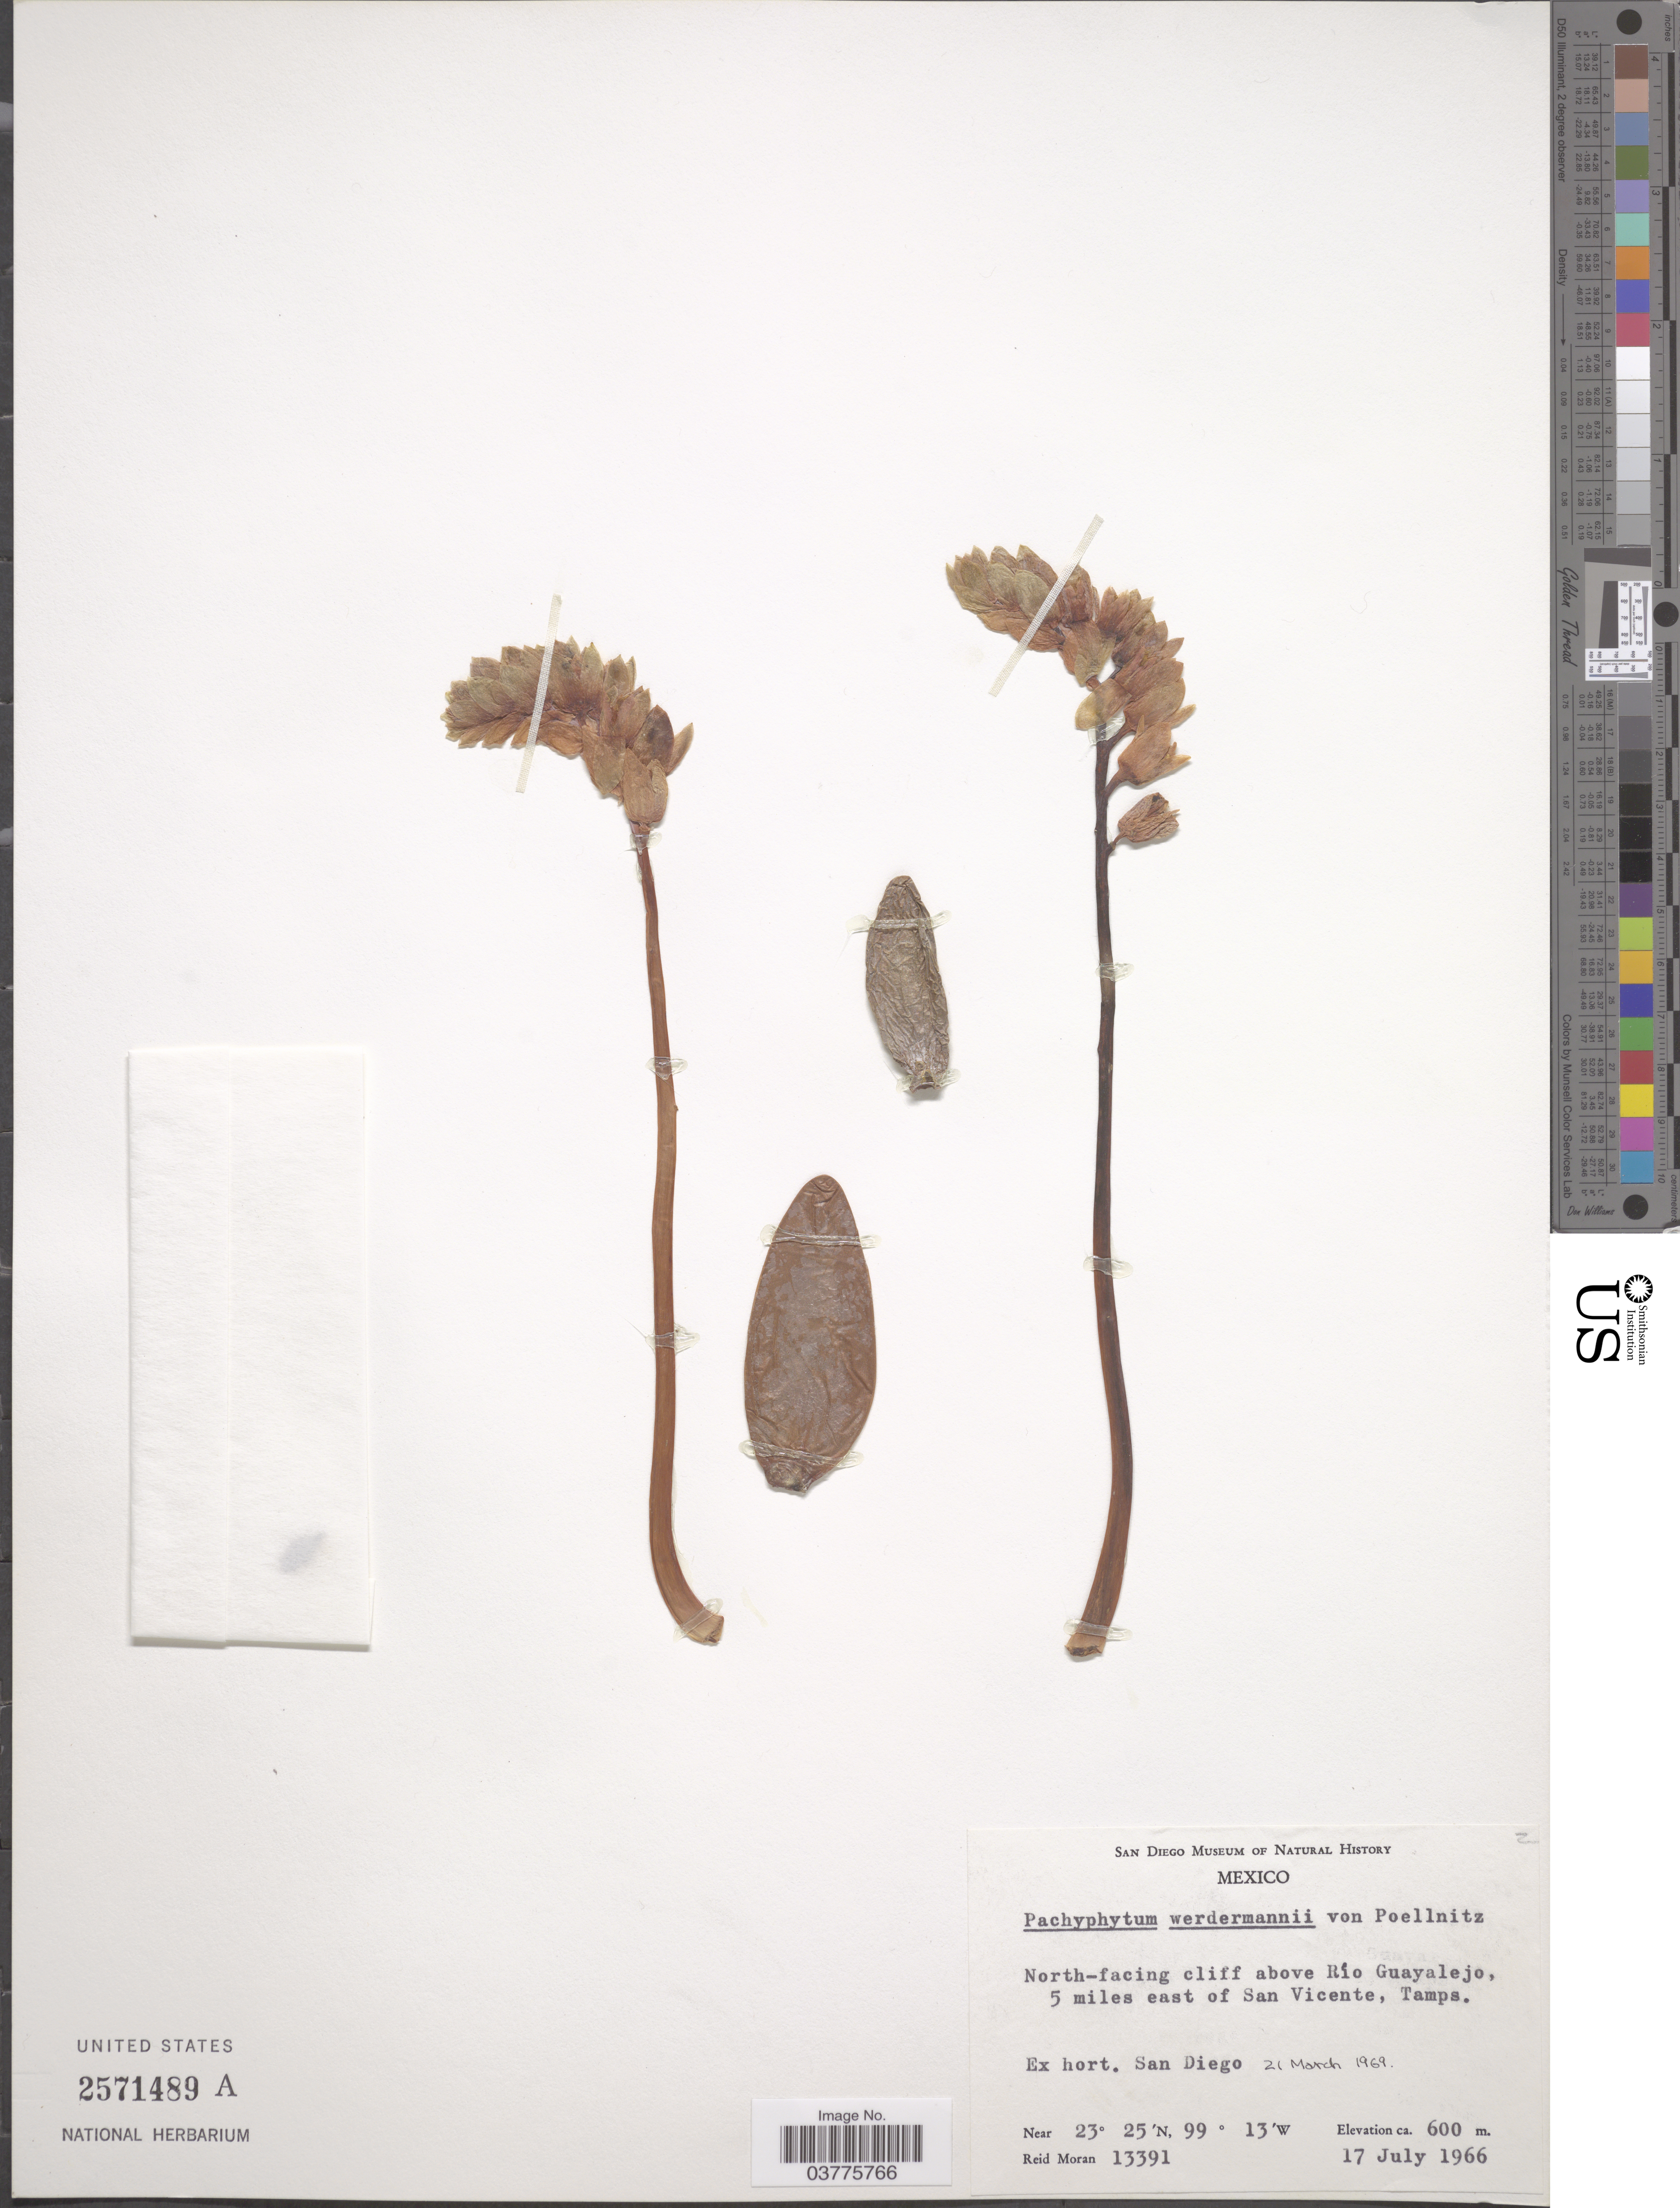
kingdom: Plantae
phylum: Tracheophyta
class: Magnoliopsida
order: Saxifragales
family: Crassulaceae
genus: Pachyphytum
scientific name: Pachyphytum werdermannii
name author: Poelln.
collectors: R. Moran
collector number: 13391?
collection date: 1969-03-21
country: United States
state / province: California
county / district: San Diego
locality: Ex hort. San Diego.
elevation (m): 600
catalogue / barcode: US 2571489A